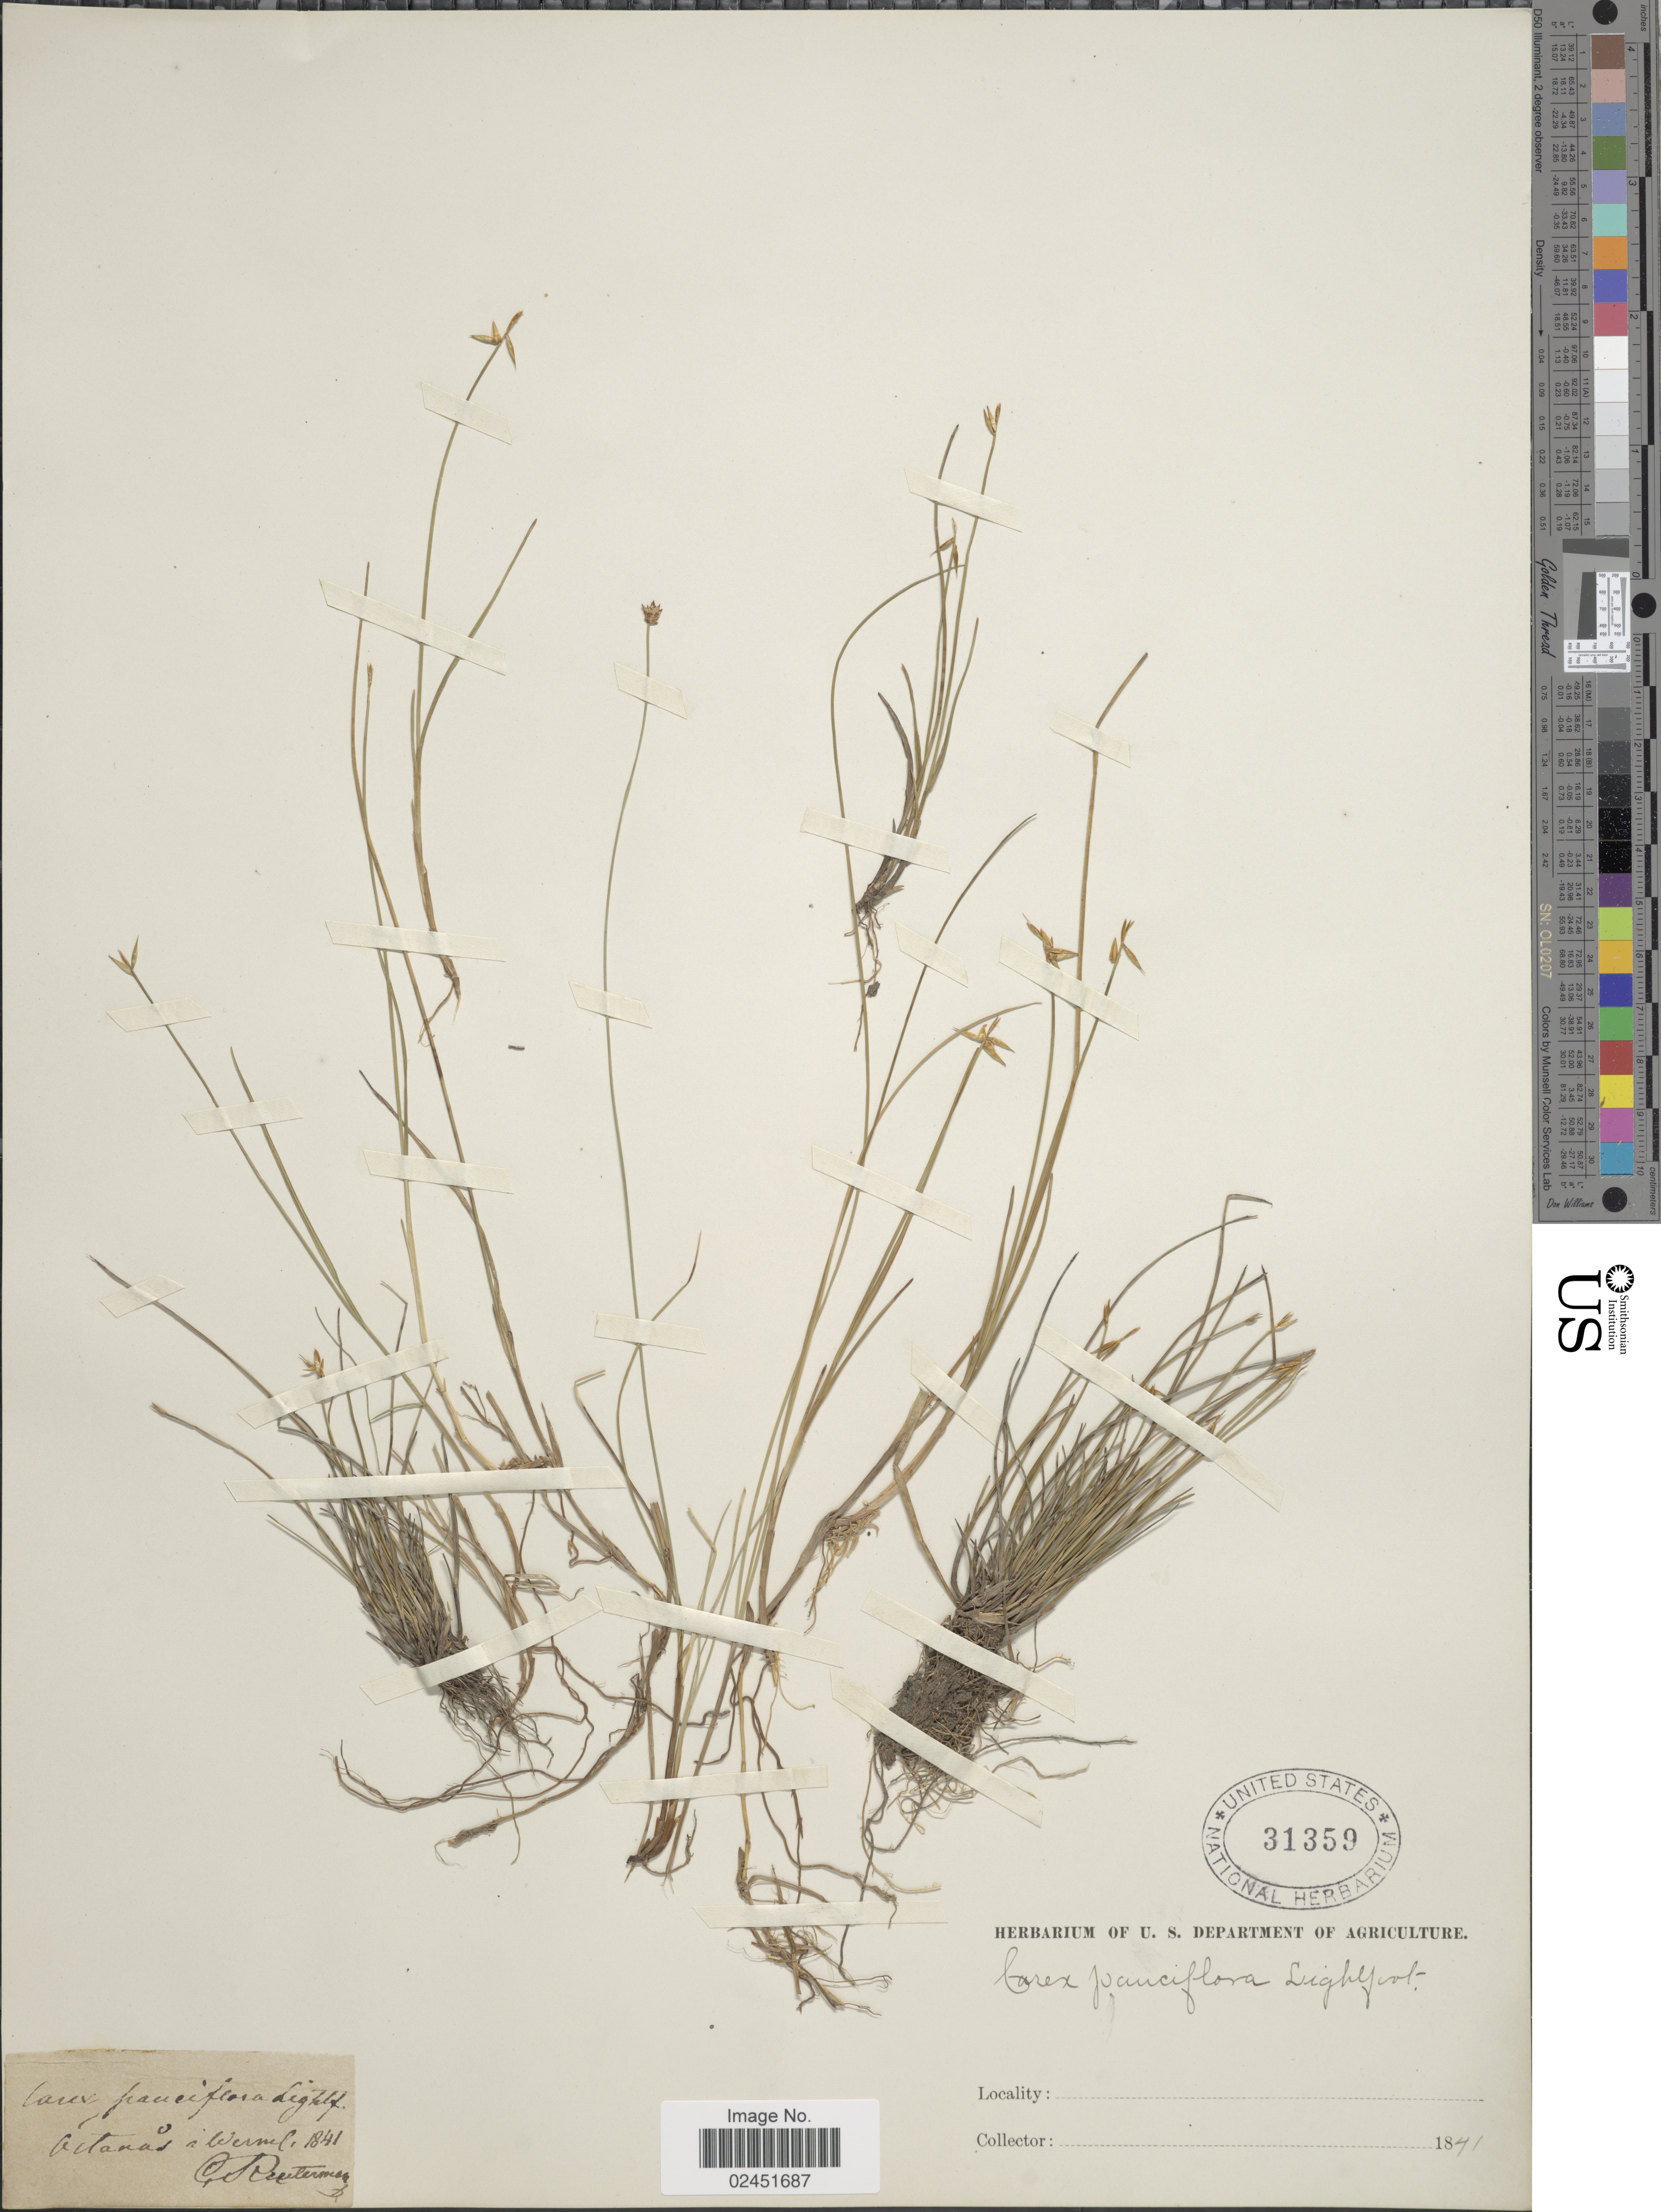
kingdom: Plantae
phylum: Tracheophyta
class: Liliopsida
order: Poales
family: Cyperaceae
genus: Carex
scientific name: Carex pauciflora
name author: Lightf.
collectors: G. Reuterman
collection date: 1841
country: Germany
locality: Actanas i Wermel [interpreted]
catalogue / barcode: US 31359